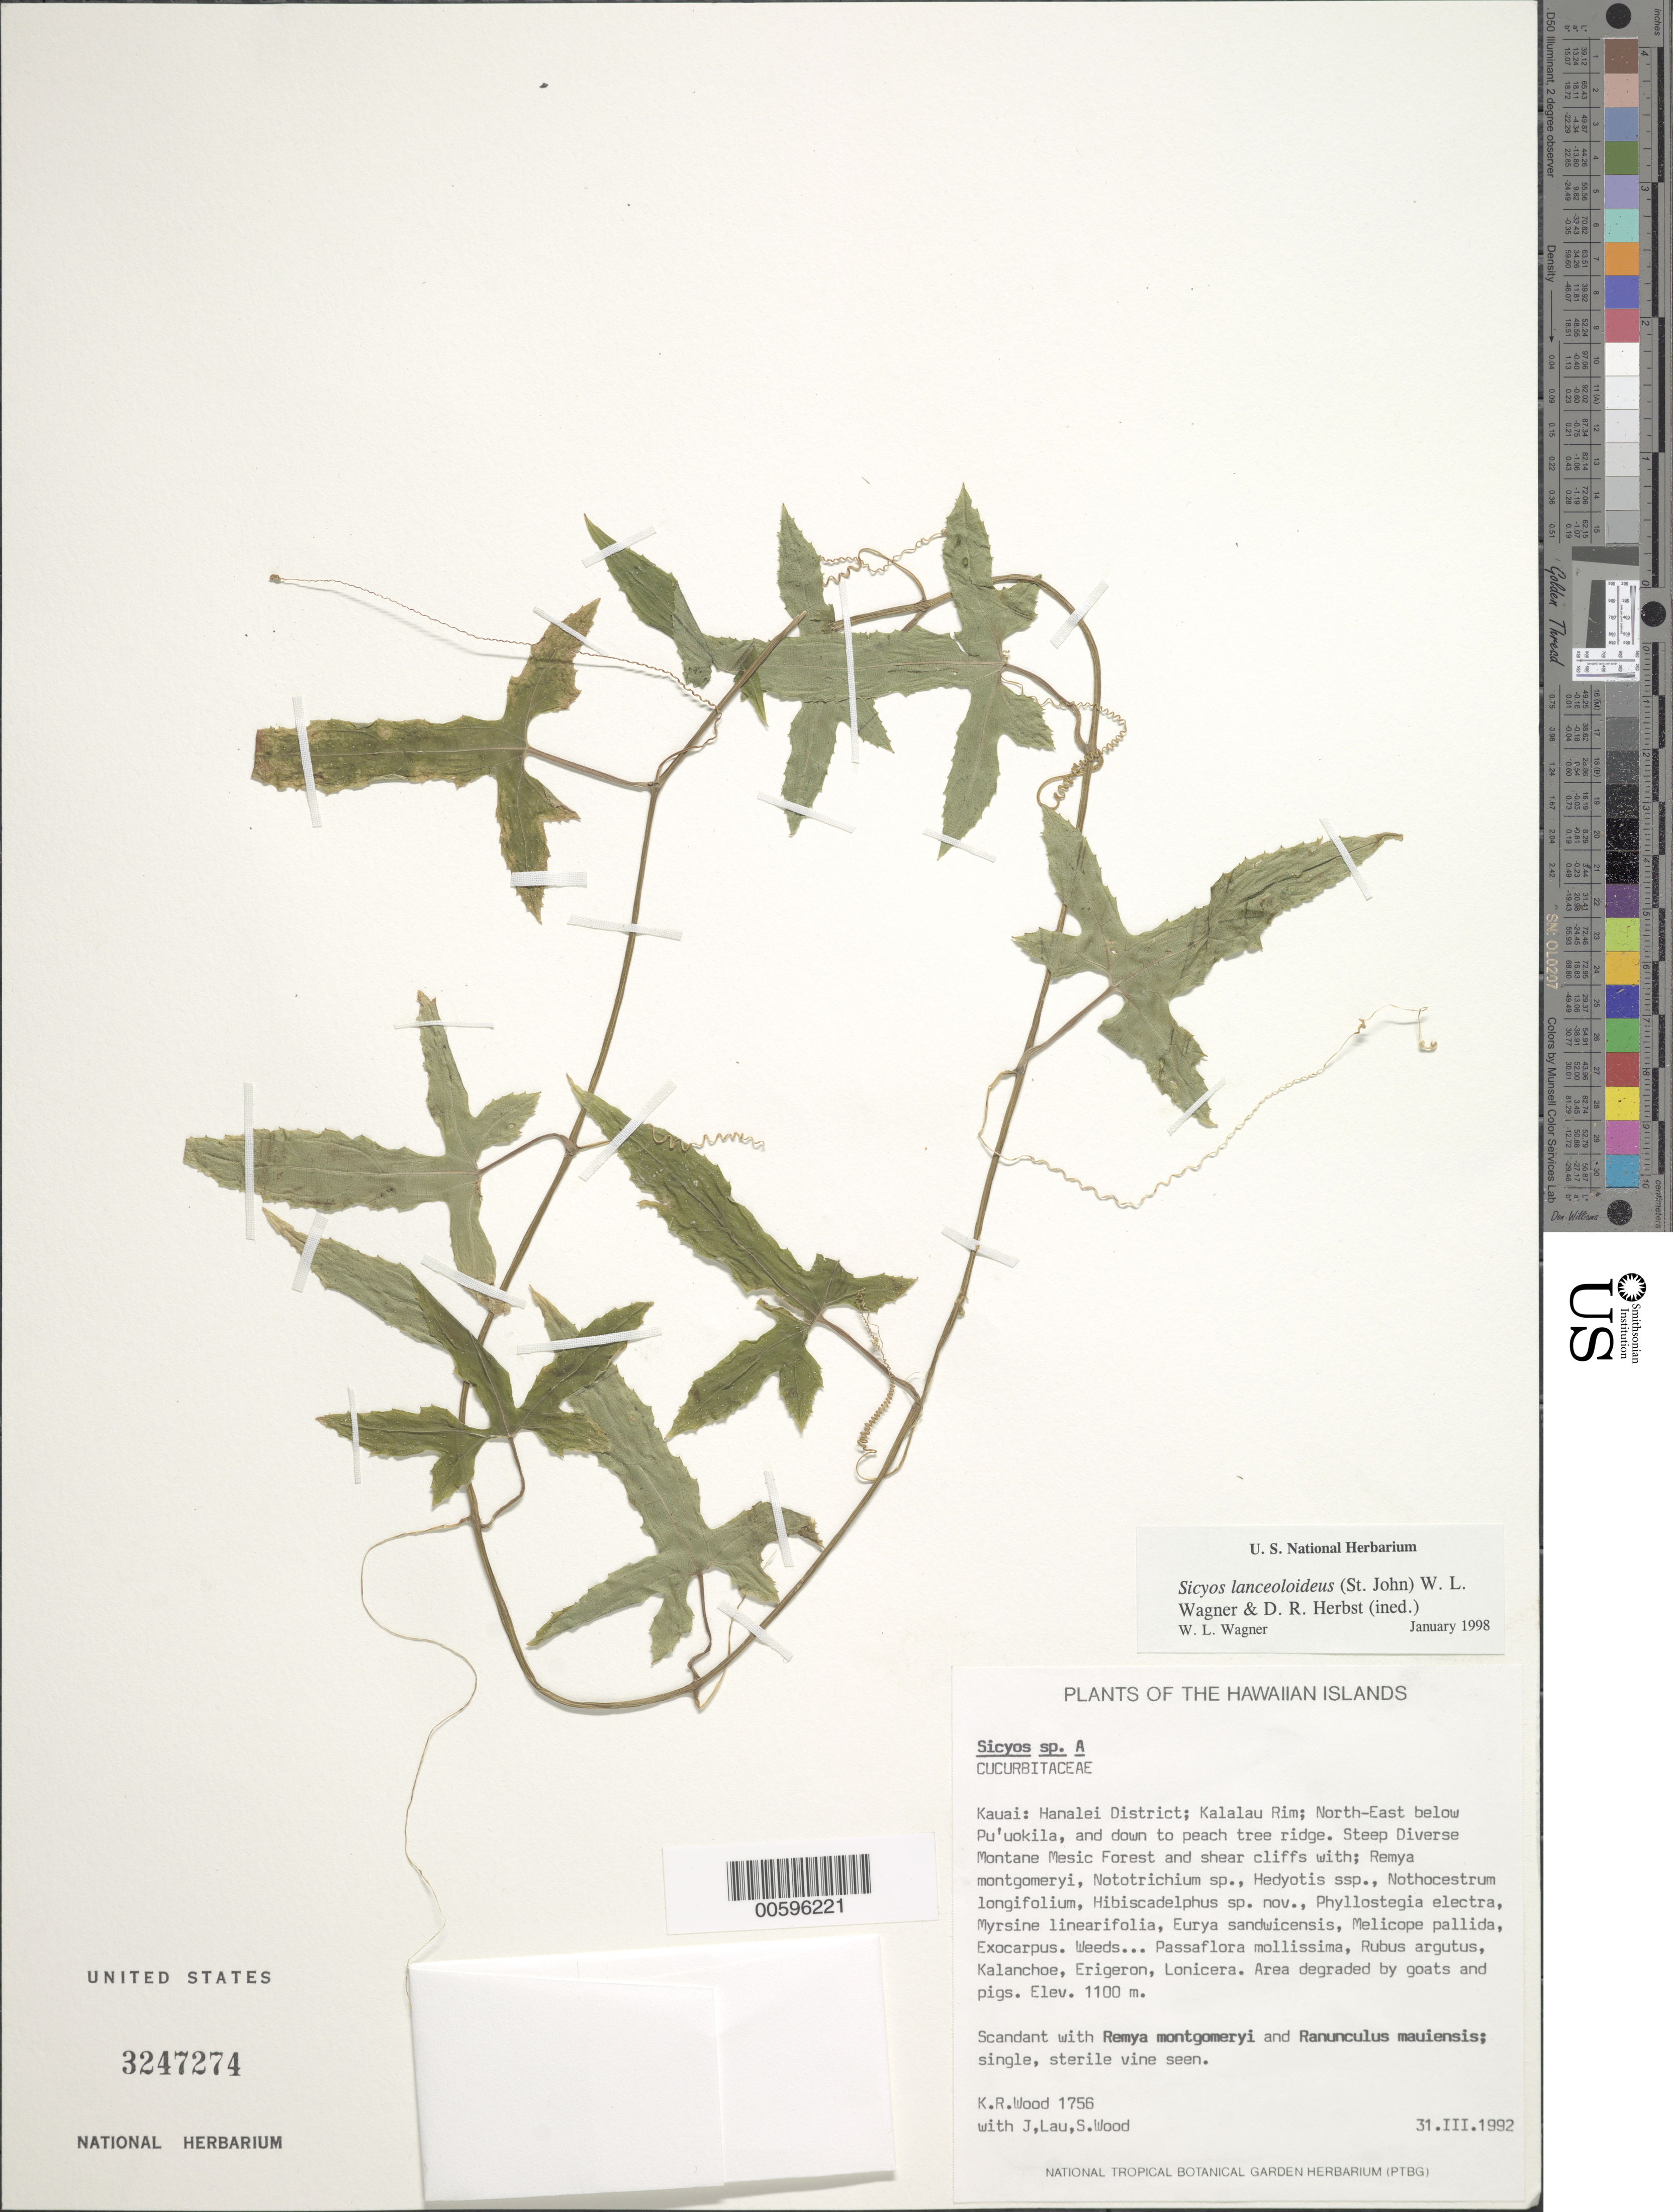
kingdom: Plantae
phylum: Tracheophyta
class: Magnoliopsida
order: Cucurbitales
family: Cucurbitaceae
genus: Sicyos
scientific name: Sicyos lanceoloideus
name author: (H. St. John) W.L. Wagner & D.R. Herbst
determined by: Wagner, W. L., (BOT), Smithsonian Institution - National Museum of Natural History (UNITED STATES)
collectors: K. R. Wood, J. Lau & S. Wood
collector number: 1756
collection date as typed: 31 Mar 1992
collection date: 1992-03-31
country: United States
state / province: Hawaii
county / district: Kauai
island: Kaua'i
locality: Hanalei District; Kalalau Rim; NE below Pu'uokila, and down to peach tree ridge.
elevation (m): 1100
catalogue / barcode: US 3247274